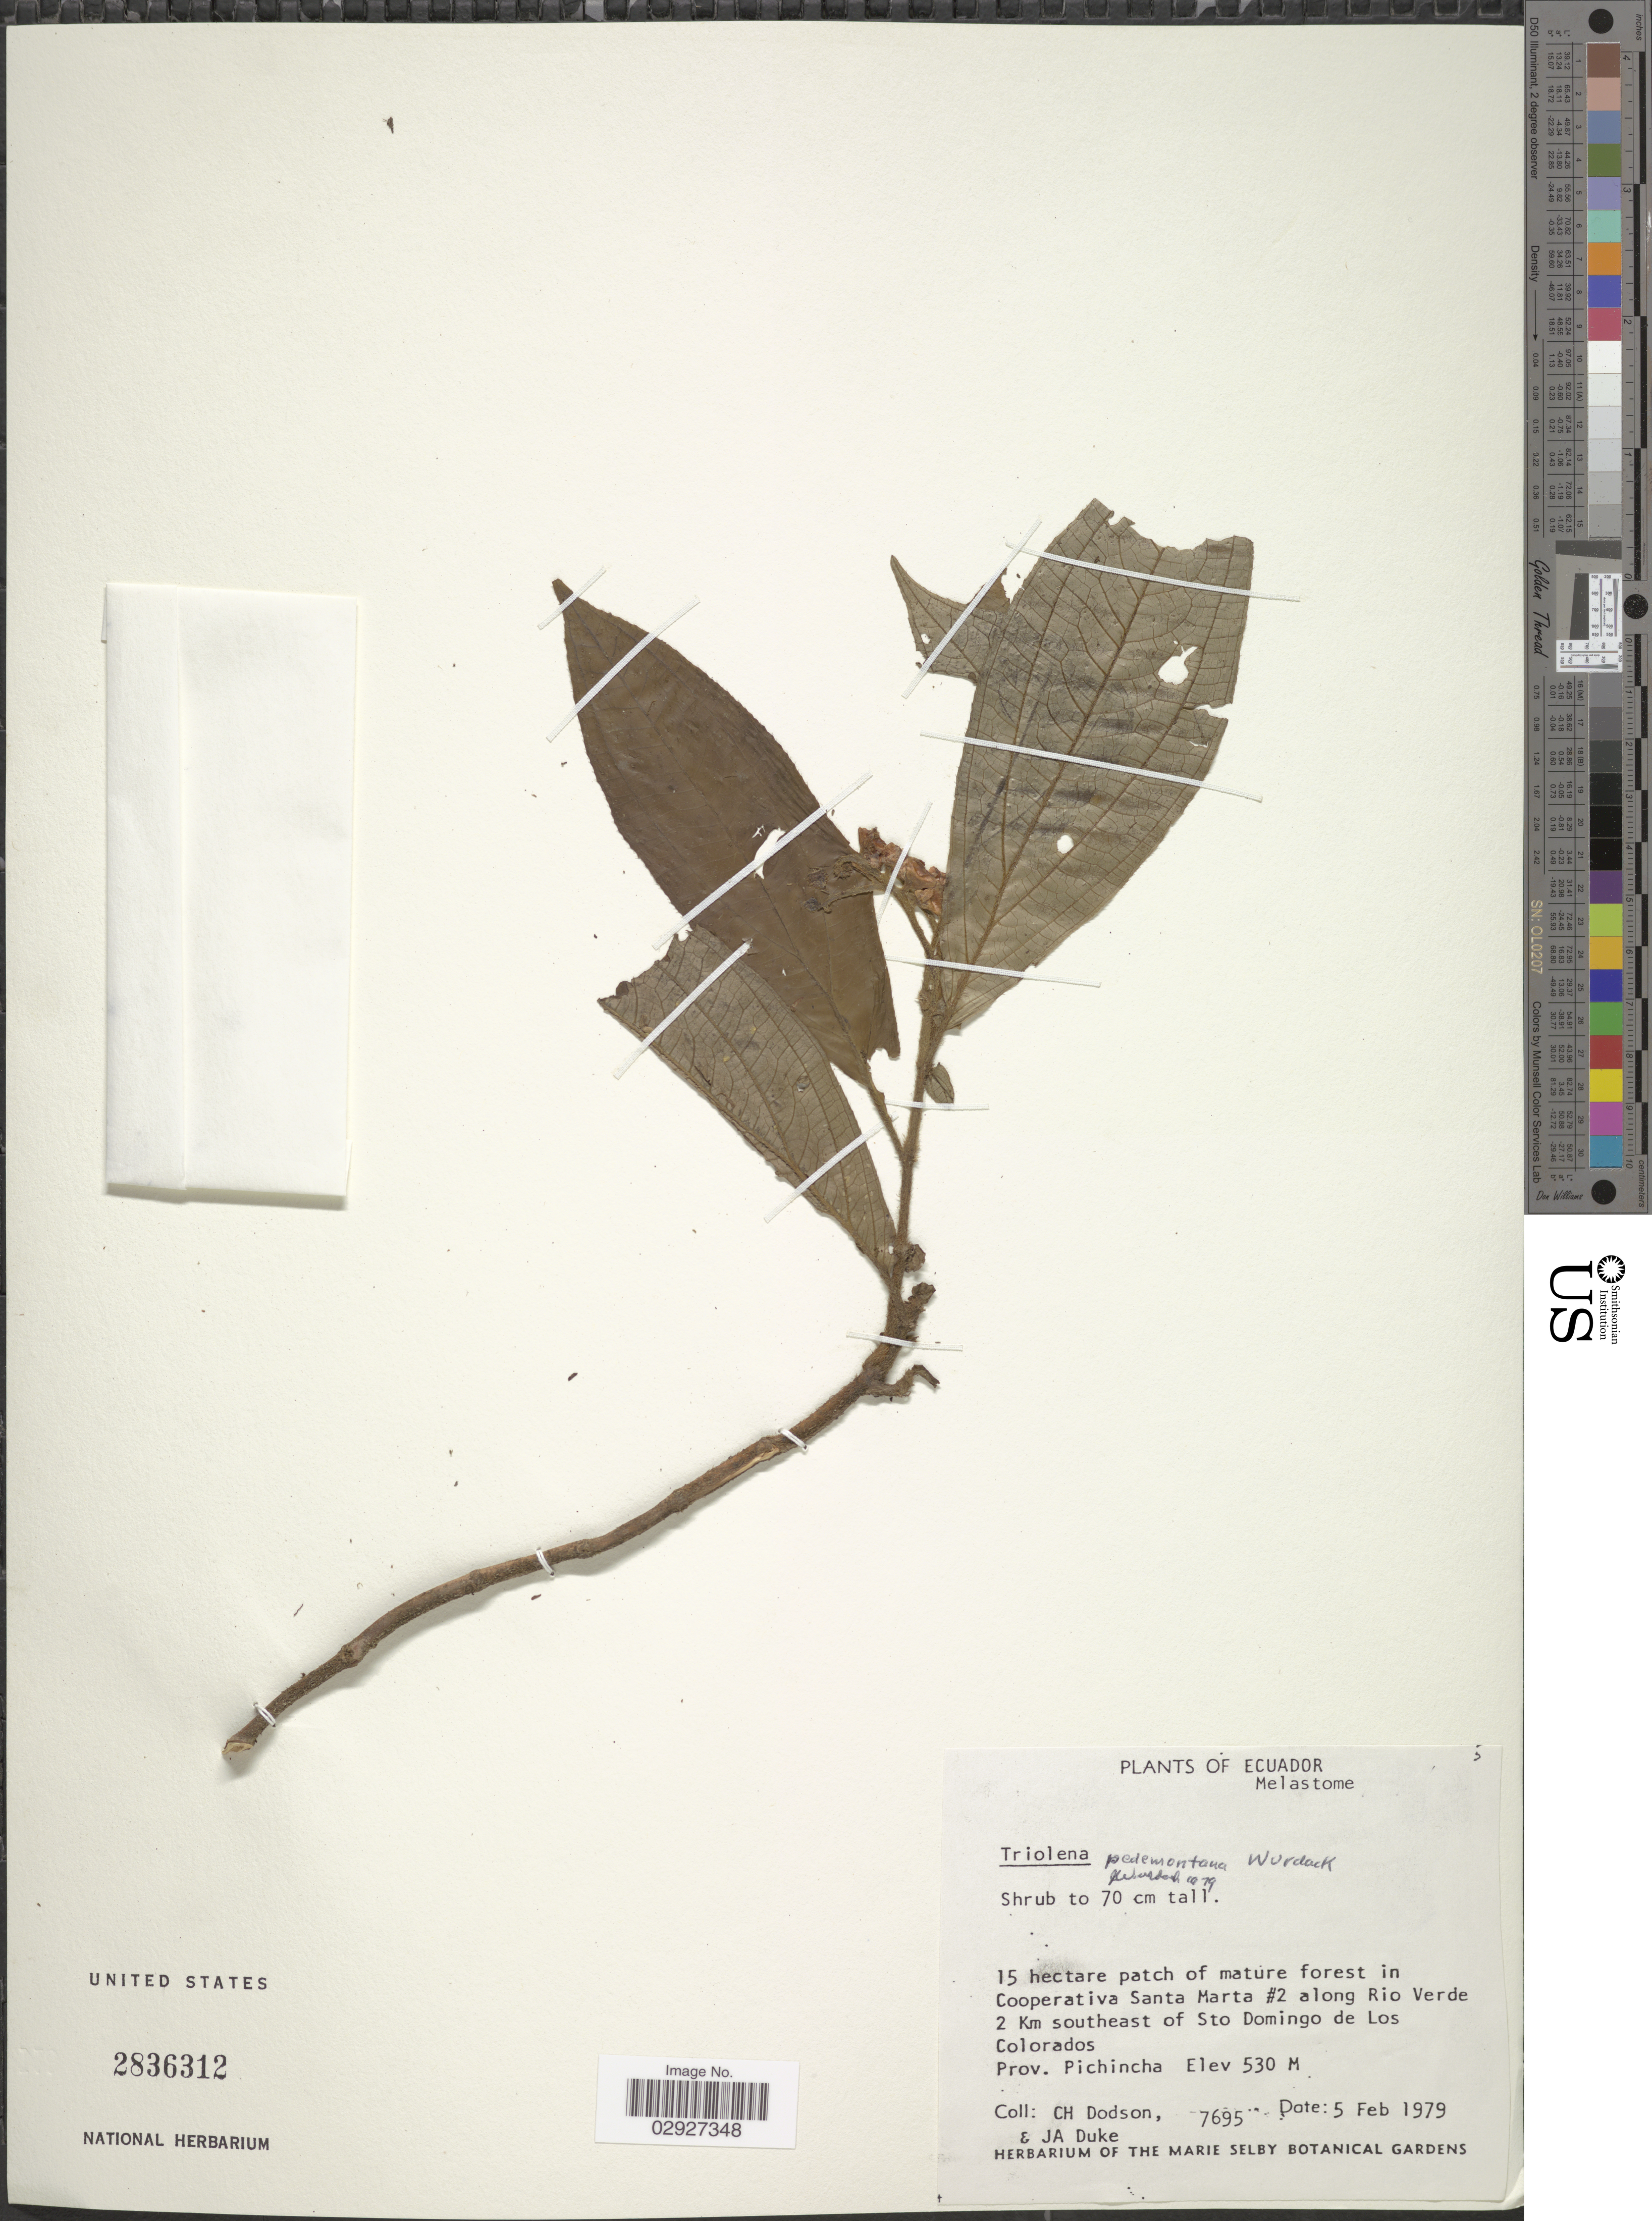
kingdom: Plantae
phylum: Tracheophyta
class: Magnoliopsida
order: Myrtales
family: Melastomataceae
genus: Triolena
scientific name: Triolena pedemontana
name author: Wurdack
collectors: C. H. Dodson & J. A. Duke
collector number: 7695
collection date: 1979-02-05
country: Ecuador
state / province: Pichincha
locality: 15 hectare patch of mature forest in Cooperative Santa Marta #2 along Rio Verde 2 Km southeast of Sto Domingo de Los Colorados.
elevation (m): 530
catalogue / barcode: US 2836312